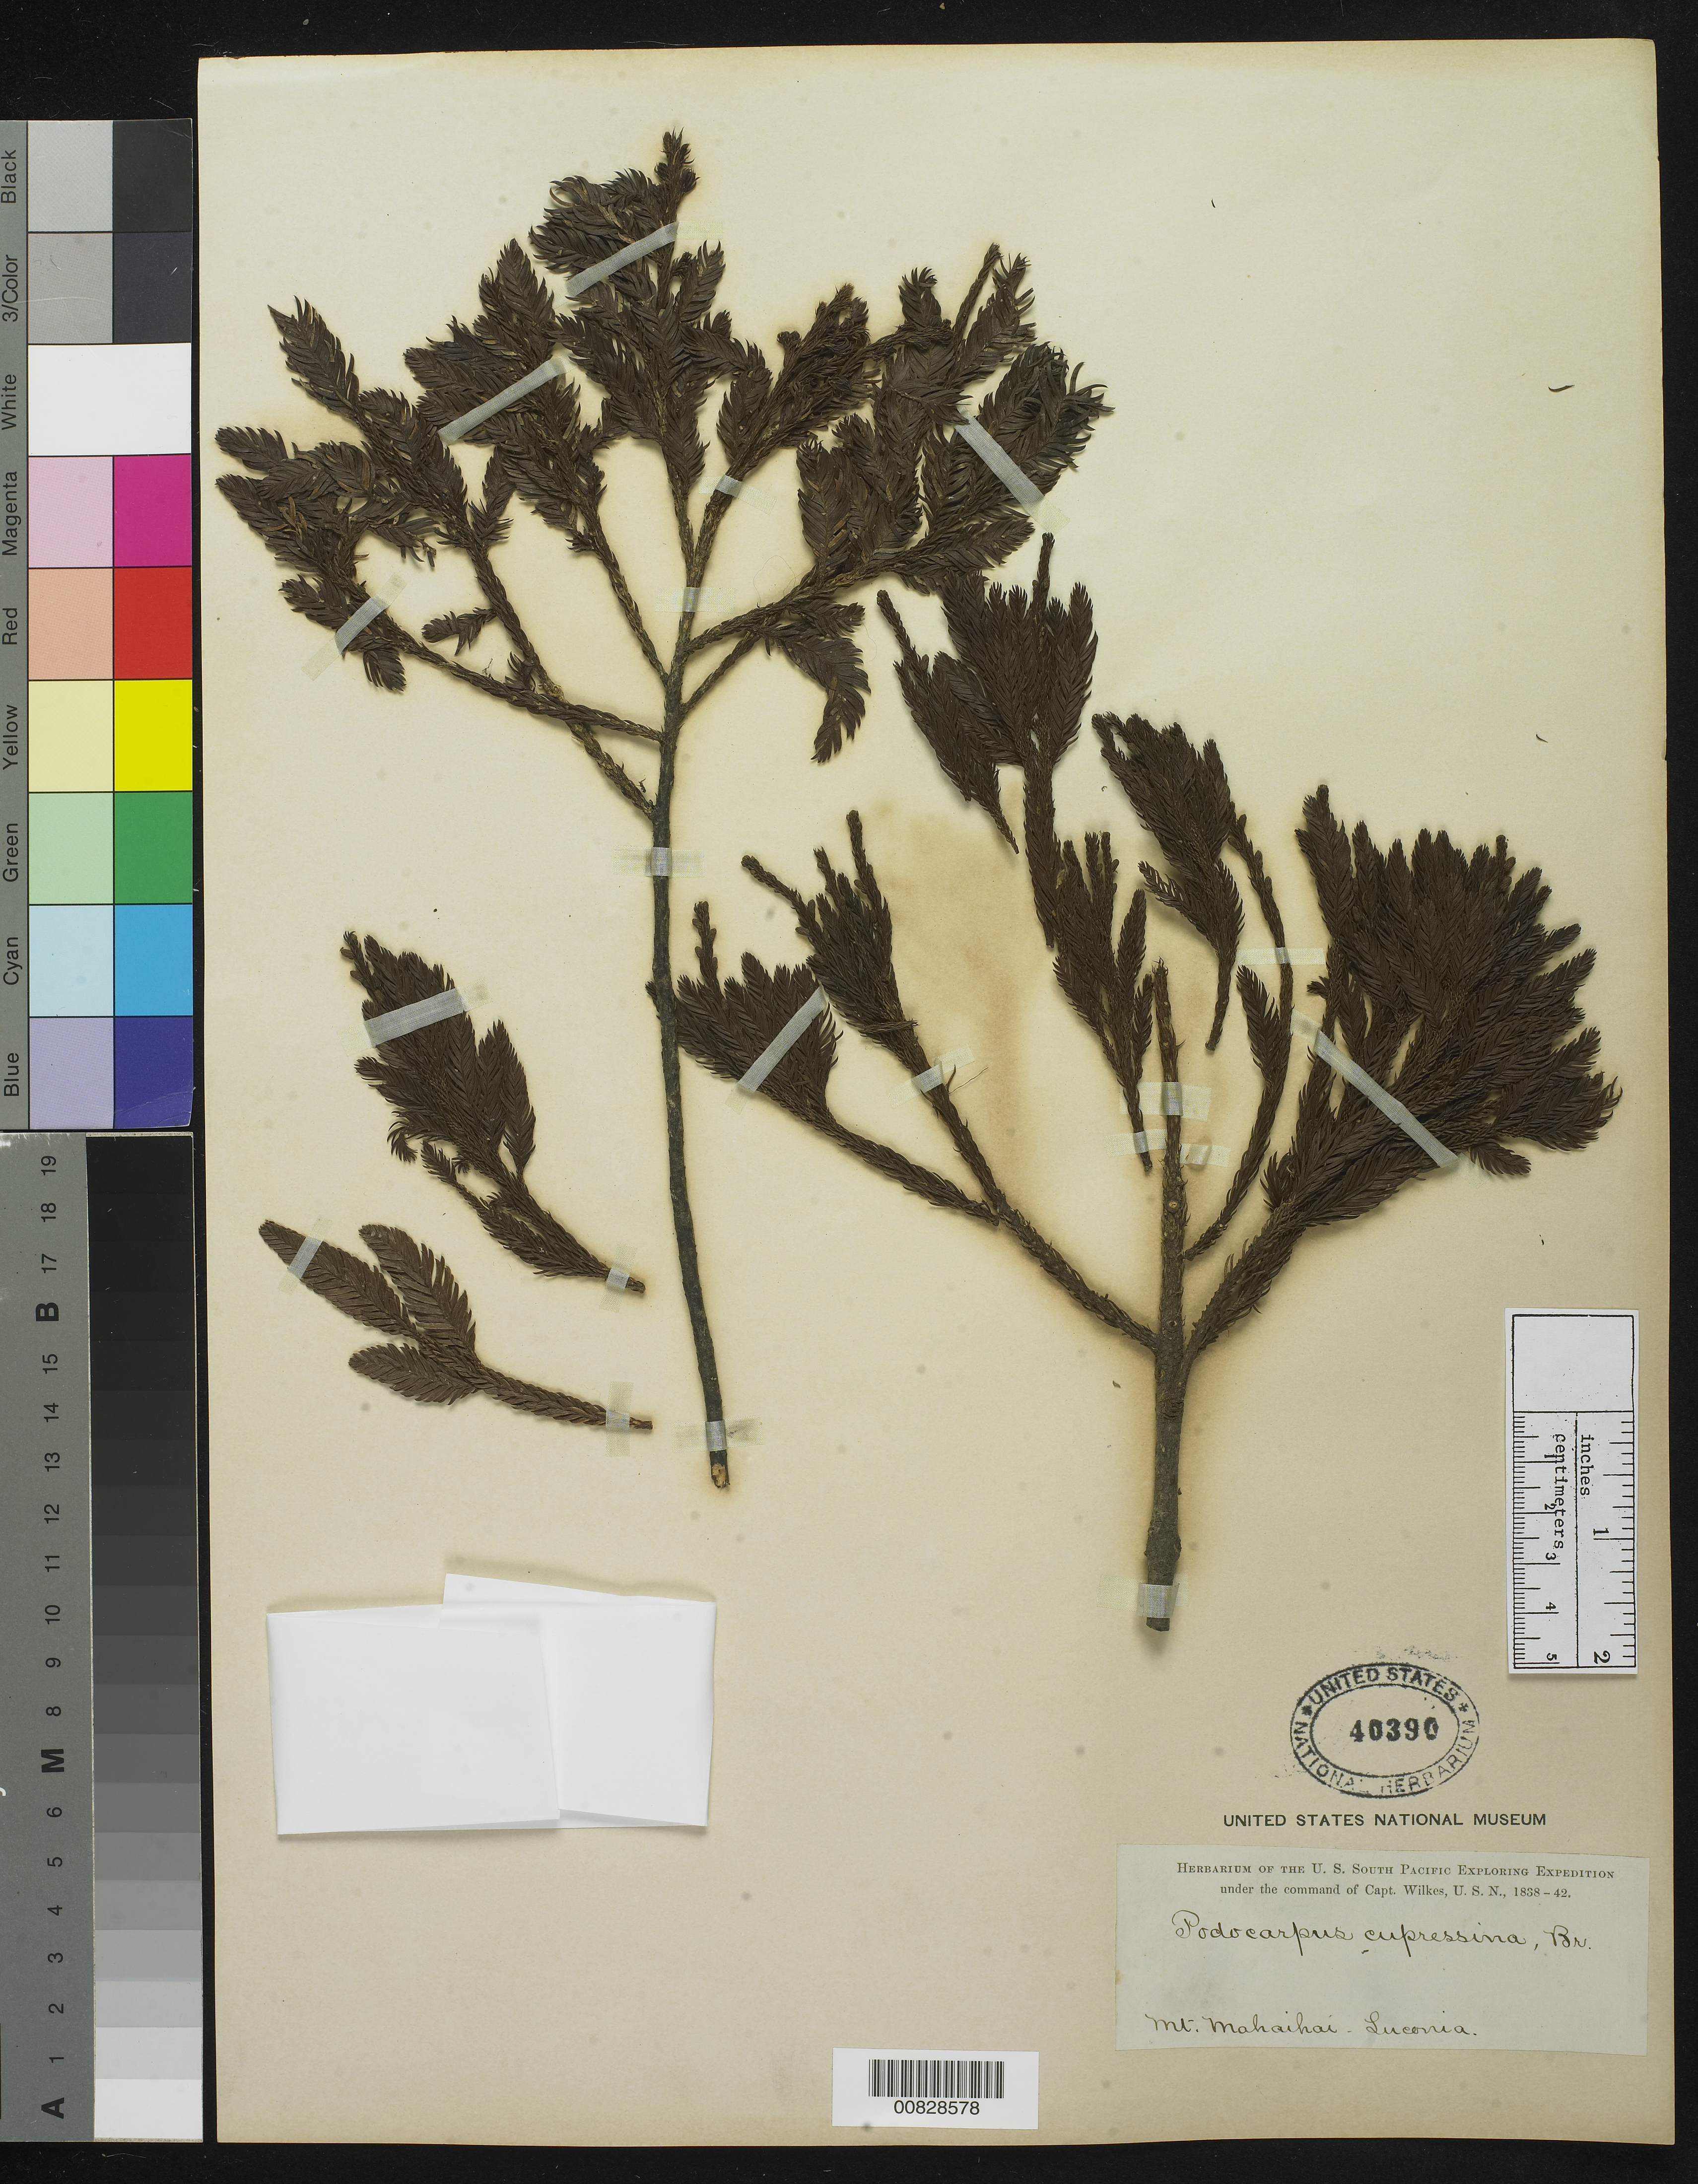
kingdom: Plantae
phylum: Tracheophyta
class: Pinopsida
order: Pinales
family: Podocarpaceae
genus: Dacrycarpus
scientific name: Dacrycarpus imbricatus var. imbricatus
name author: (Blume) de Laub.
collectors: Wilkes Explor. Exped.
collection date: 1838/1842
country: Philippines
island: Luconia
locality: Mt. Mahaihai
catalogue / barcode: US 40390